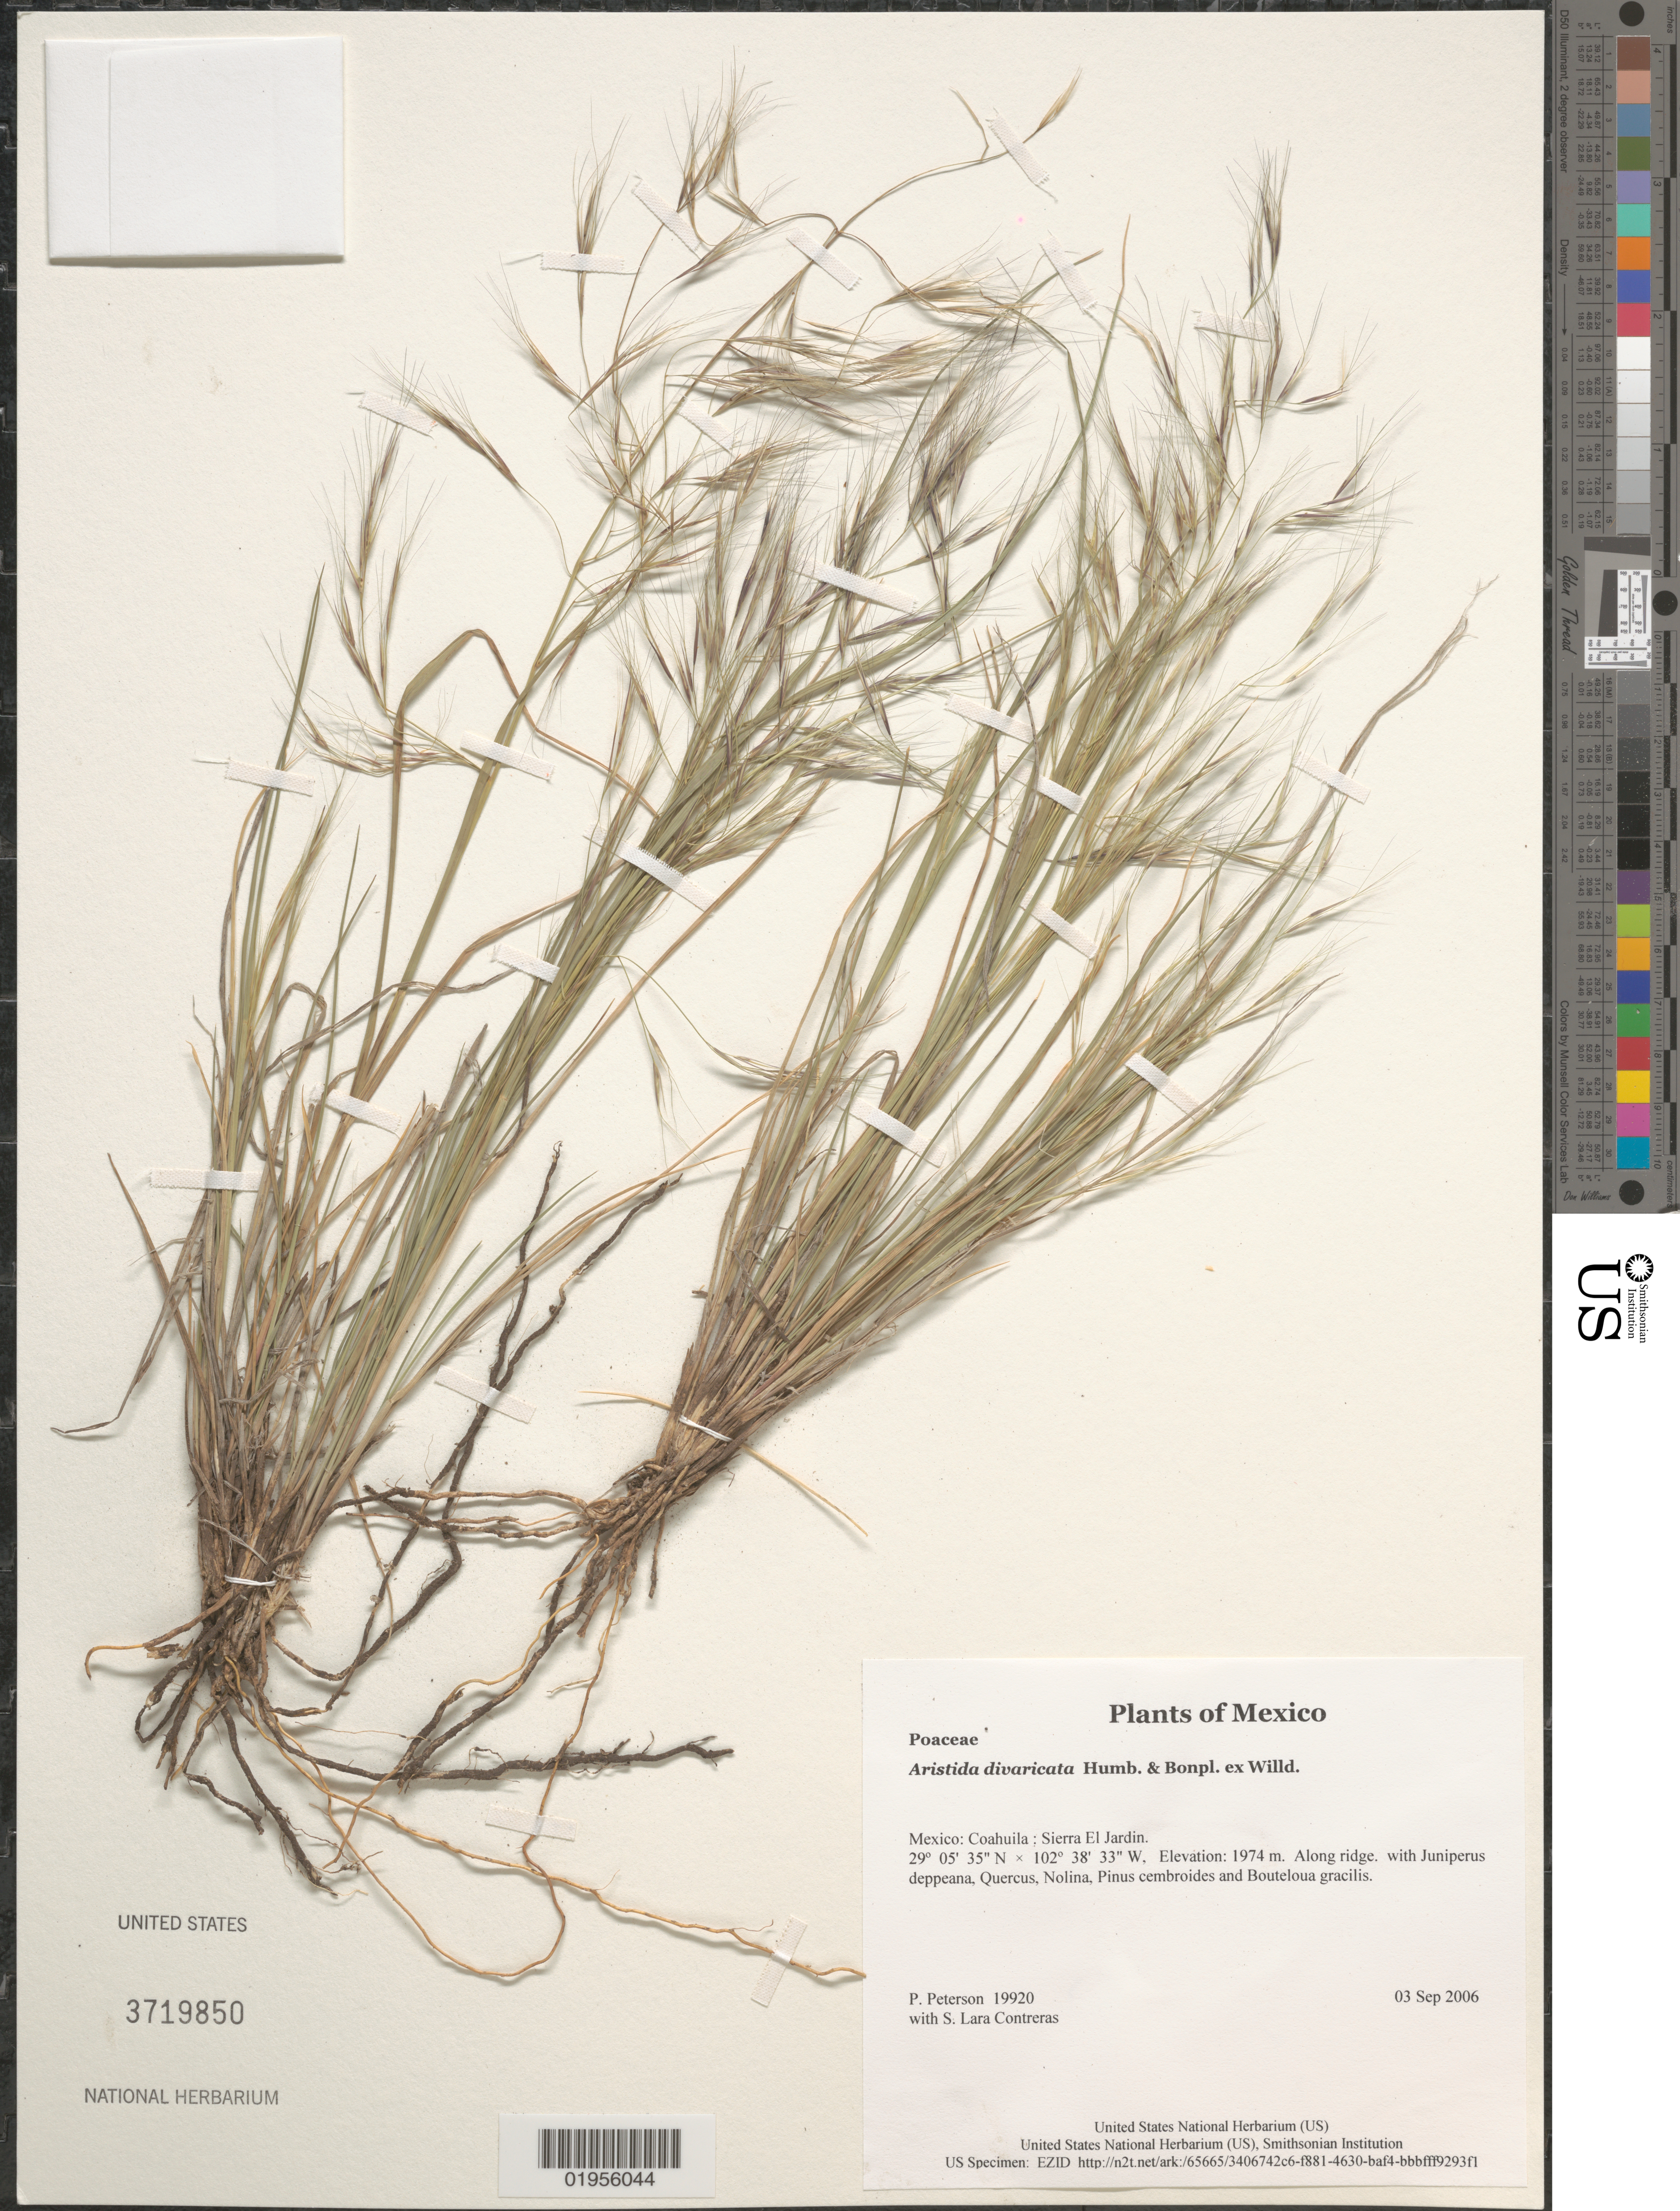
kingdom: Plantae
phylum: Tracheophyta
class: Liliopsida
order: Poales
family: Poaceae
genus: Aristida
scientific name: Aristida divaricata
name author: Humb. & Bonpl. ex Willd.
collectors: P. M. Peterson & S. Lara Contreras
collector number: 19920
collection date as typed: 03 Sep 2006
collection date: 2006-09-03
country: Mexico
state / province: Coahuila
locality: Sierra El Jardin.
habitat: Along ridge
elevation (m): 1974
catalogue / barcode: US 3719850